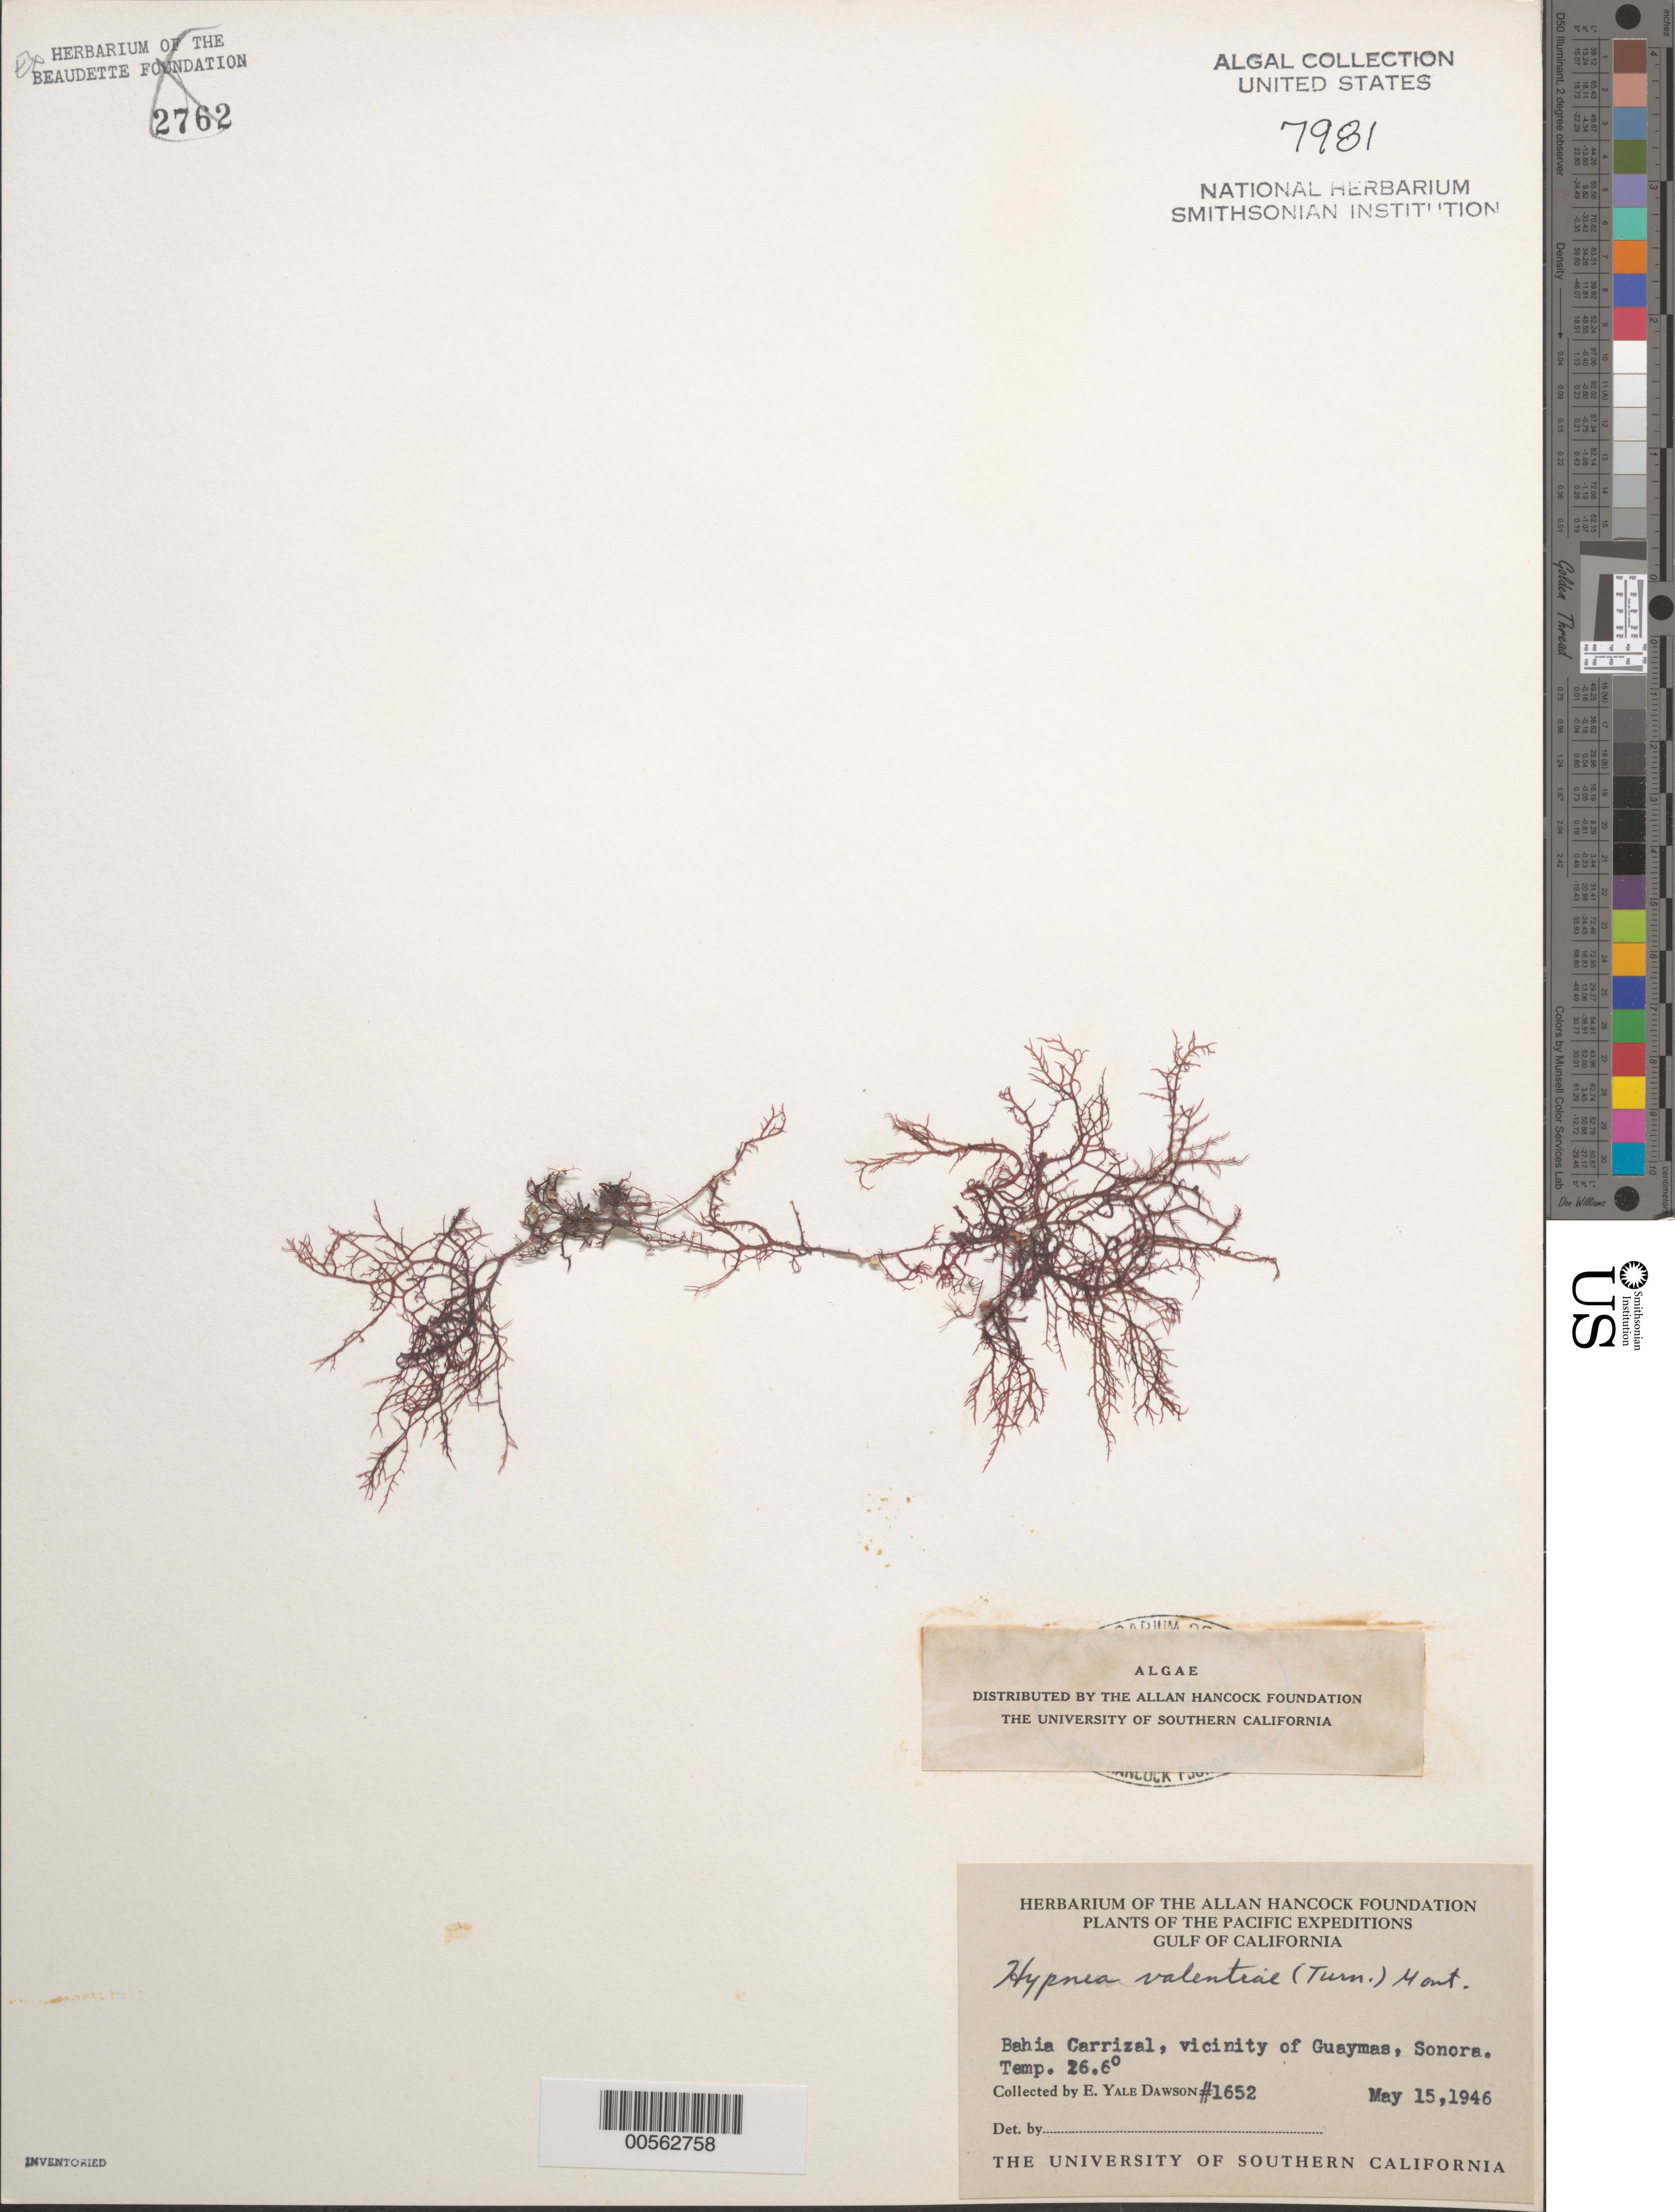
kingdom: Plantae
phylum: Rhodophyta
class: Florideophyceae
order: Gigartinales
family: Cystocloniaceae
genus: Hypnea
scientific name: Hypnea valentiae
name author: (Turner) Mont.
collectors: E. Y. Dawson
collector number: EYD 1652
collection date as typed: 15 May 1946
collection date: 1946-05-15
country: Mexico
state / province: Sonora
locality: Bahia Carrizal, near Guaymas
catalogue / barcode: US 7981